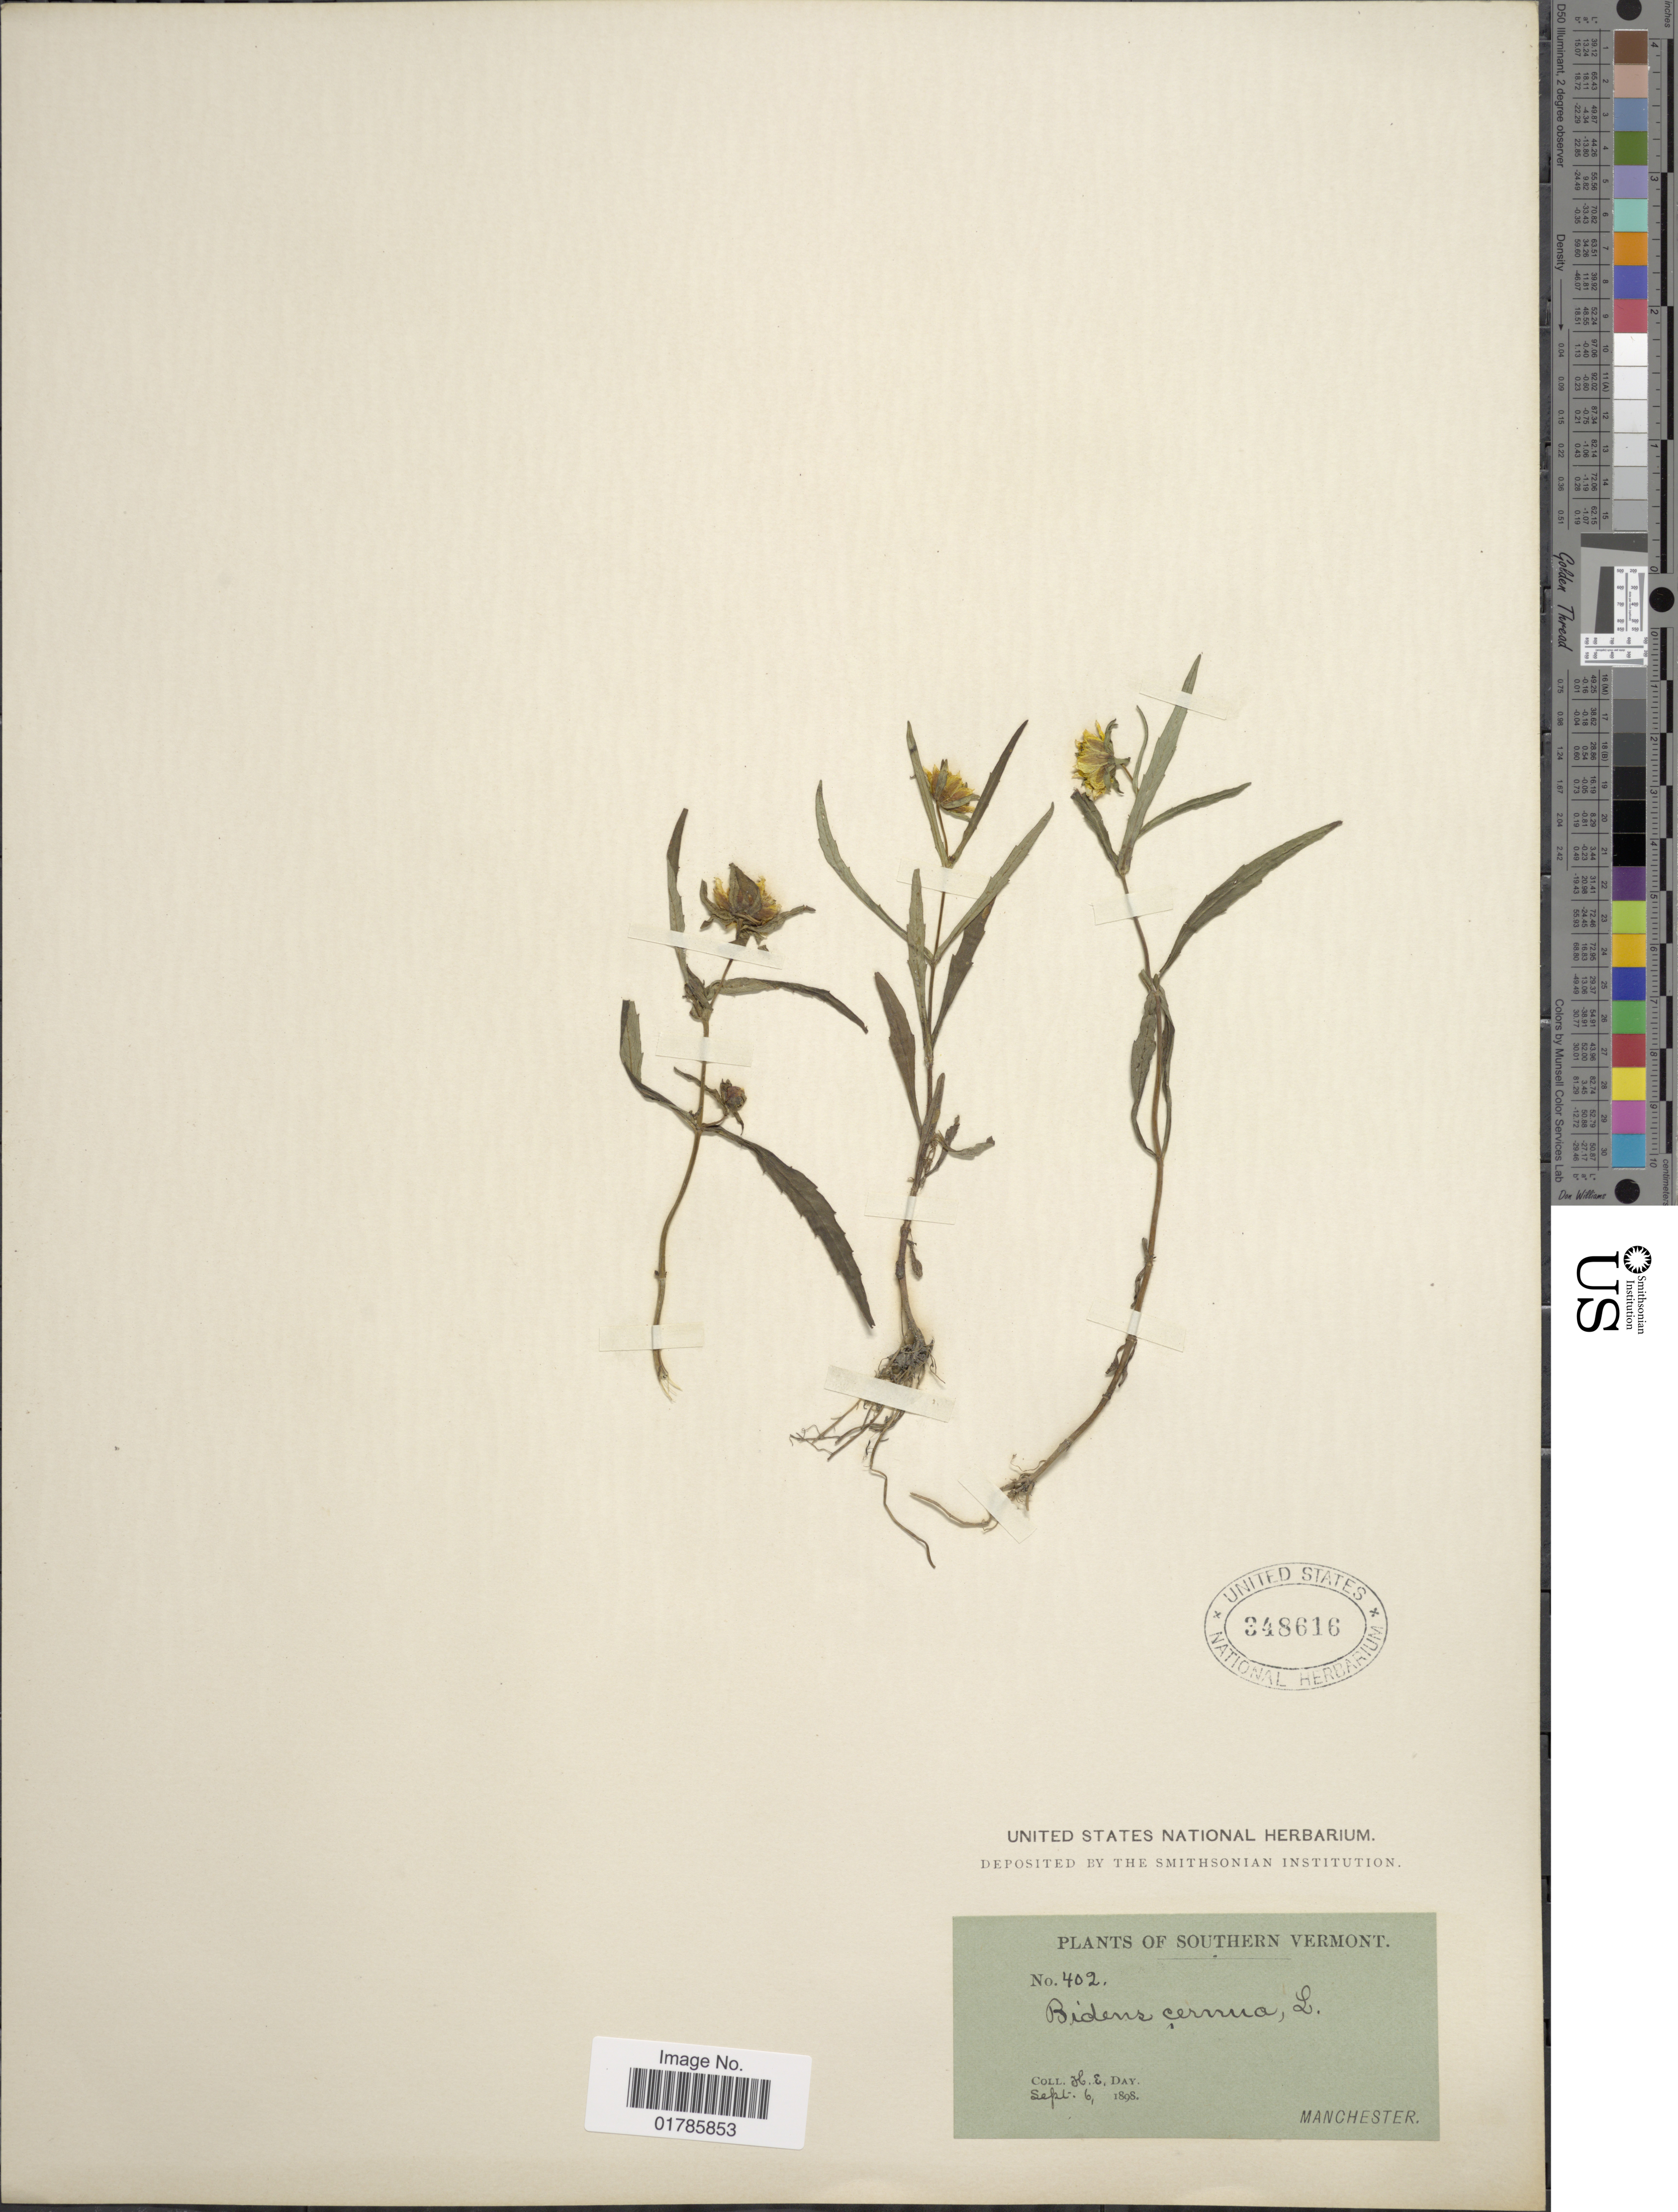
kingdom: Plantae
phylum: Tracheophyta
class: Magnoliopsida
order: Asterales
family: Asteraceae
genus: Bidens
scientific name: Bidens cernua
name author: L.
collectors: H. Day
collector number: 402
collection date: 1898-09-06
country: United States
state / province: Vermont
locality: Southern Vermont, Manchester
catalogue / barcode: US 348616